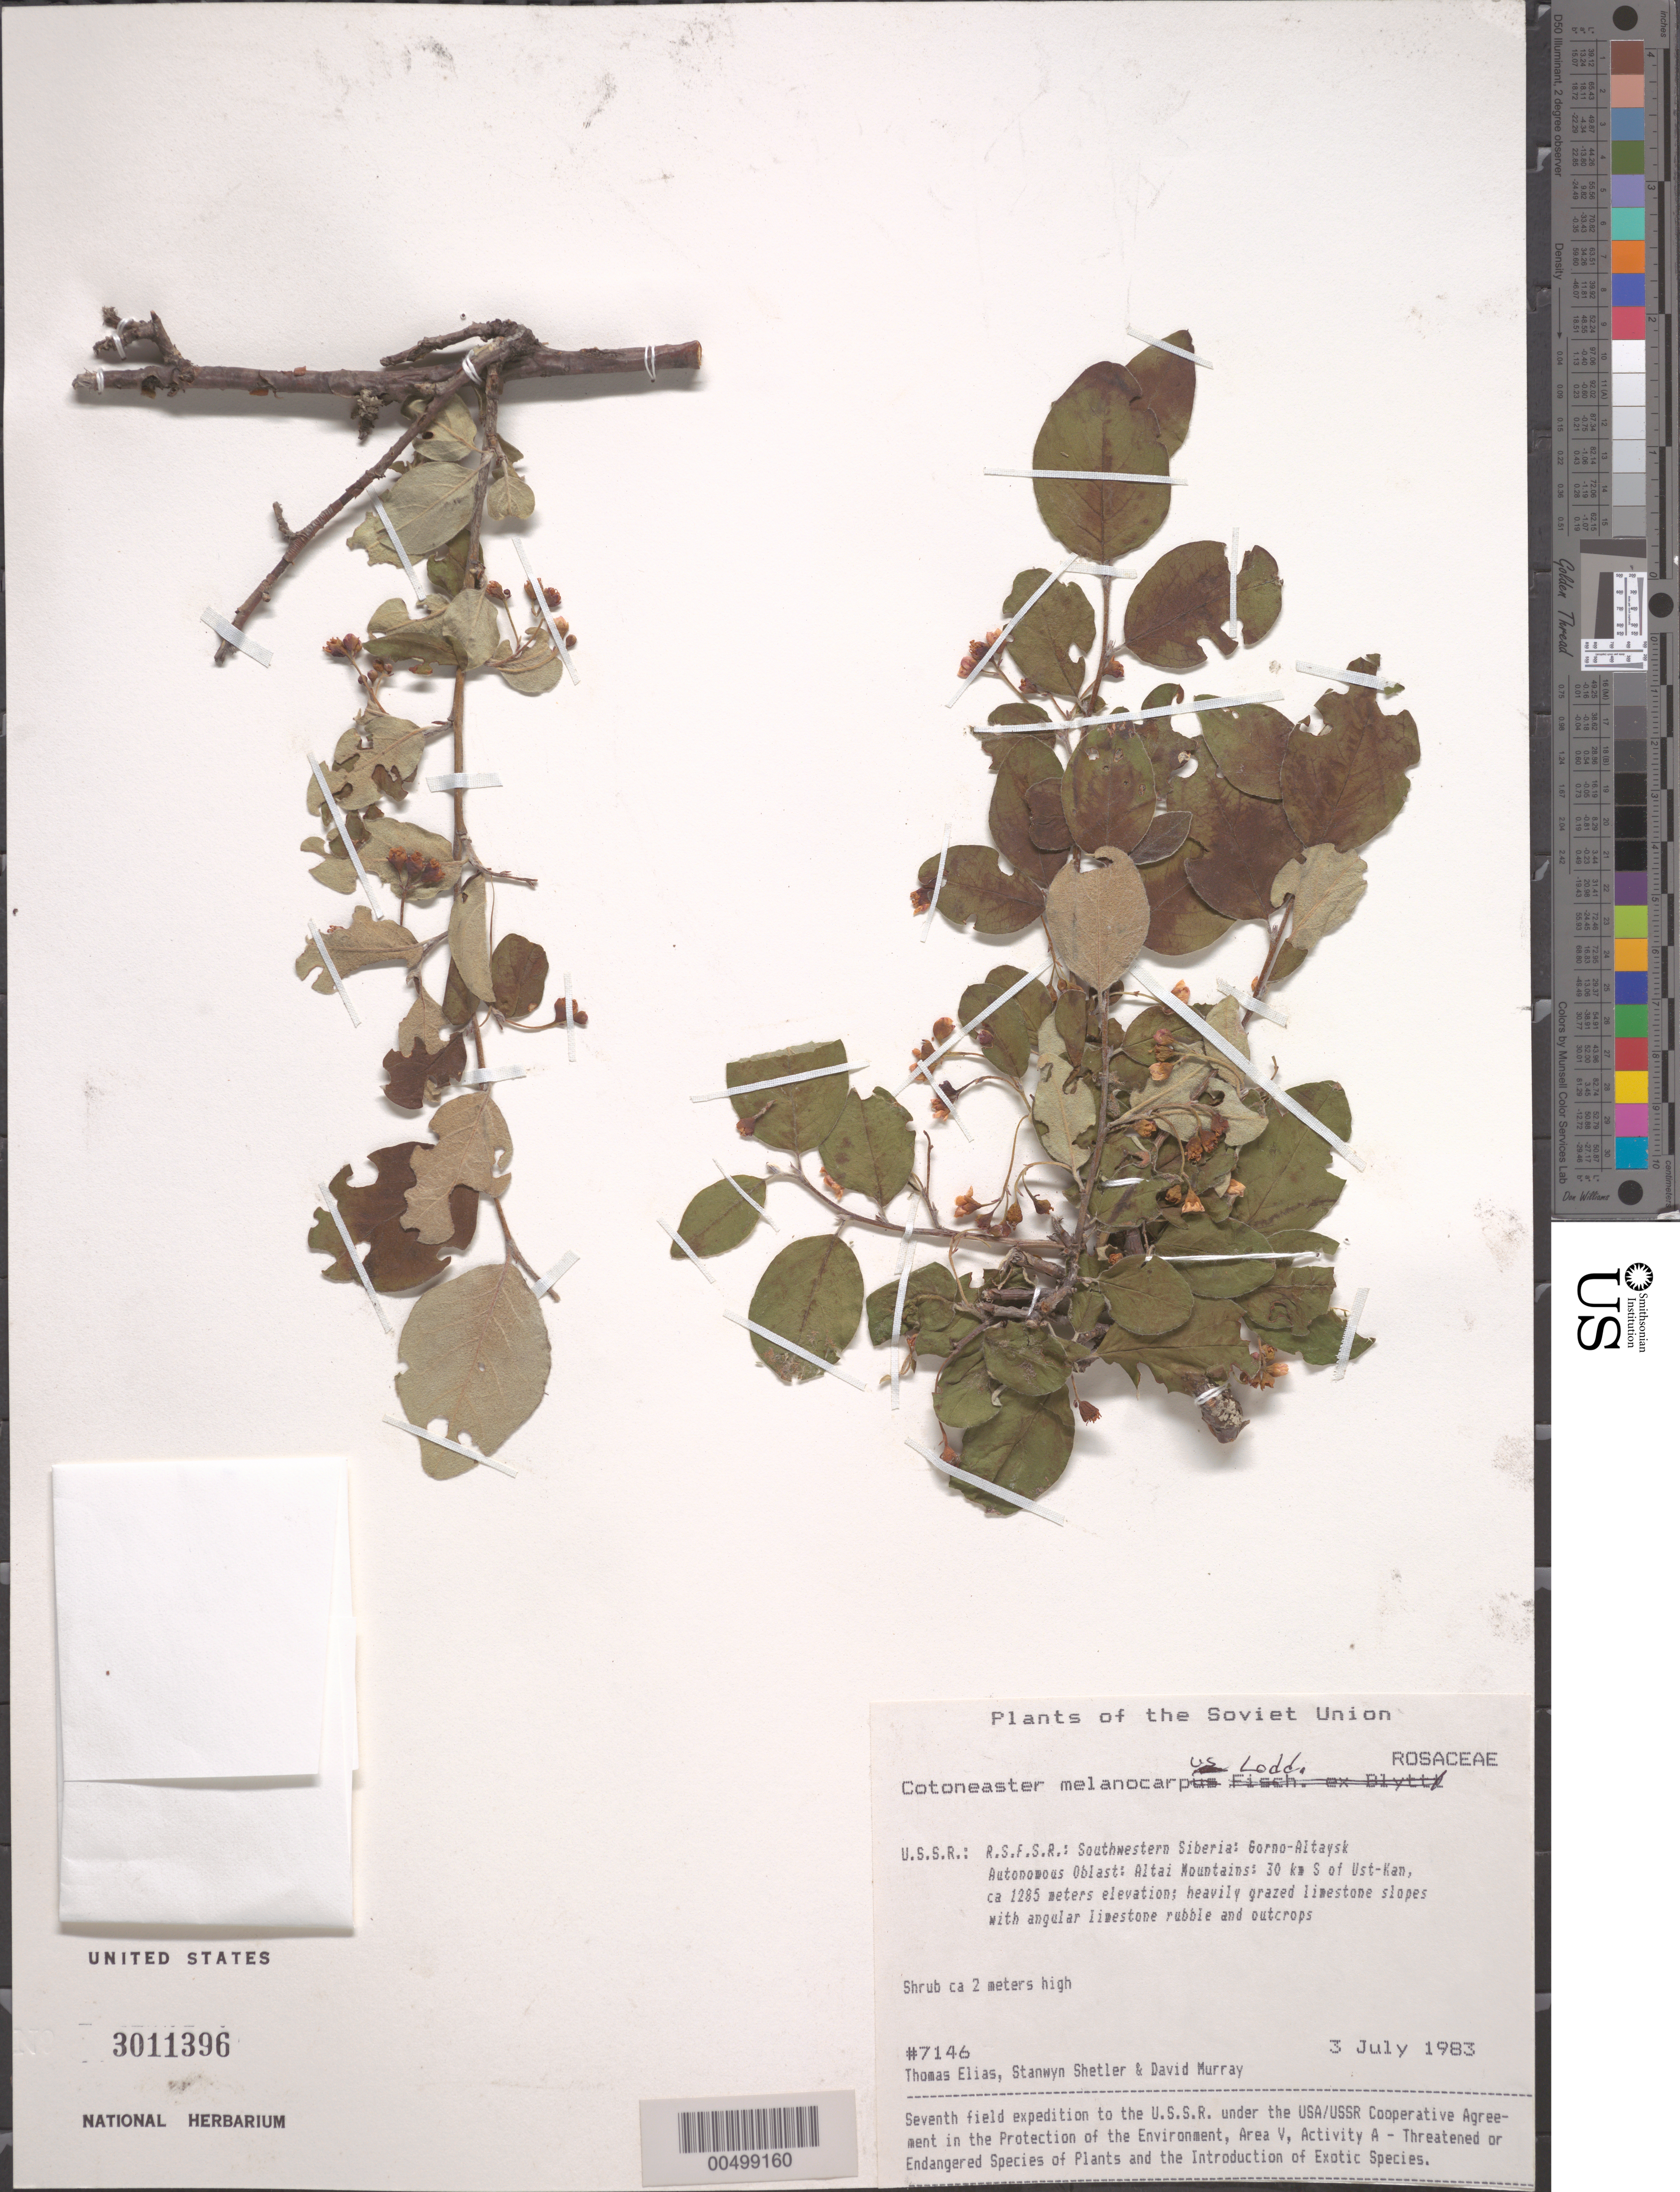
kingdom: Plantae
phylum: Tracheophyta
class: Magnoliopsida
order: Rosales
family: Rosaceae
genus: Cotoneaster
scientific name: Cotoneaster melanocarpus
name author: Conrad L. Loddiges, G. Loddiges & W. Loddiges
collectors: T. Elias, S. Shetler & D. F. Murray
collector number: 7146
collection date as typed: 03 Jul 1983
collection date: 1983-07-03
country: Russian Federation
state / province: Altai Republic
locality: Altai Mountains, 30 km S of Ust-Kan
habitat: heavily grazed limestone slopes with angular limestone rubble and outcrops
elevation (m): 1285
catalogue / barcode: US 3011396